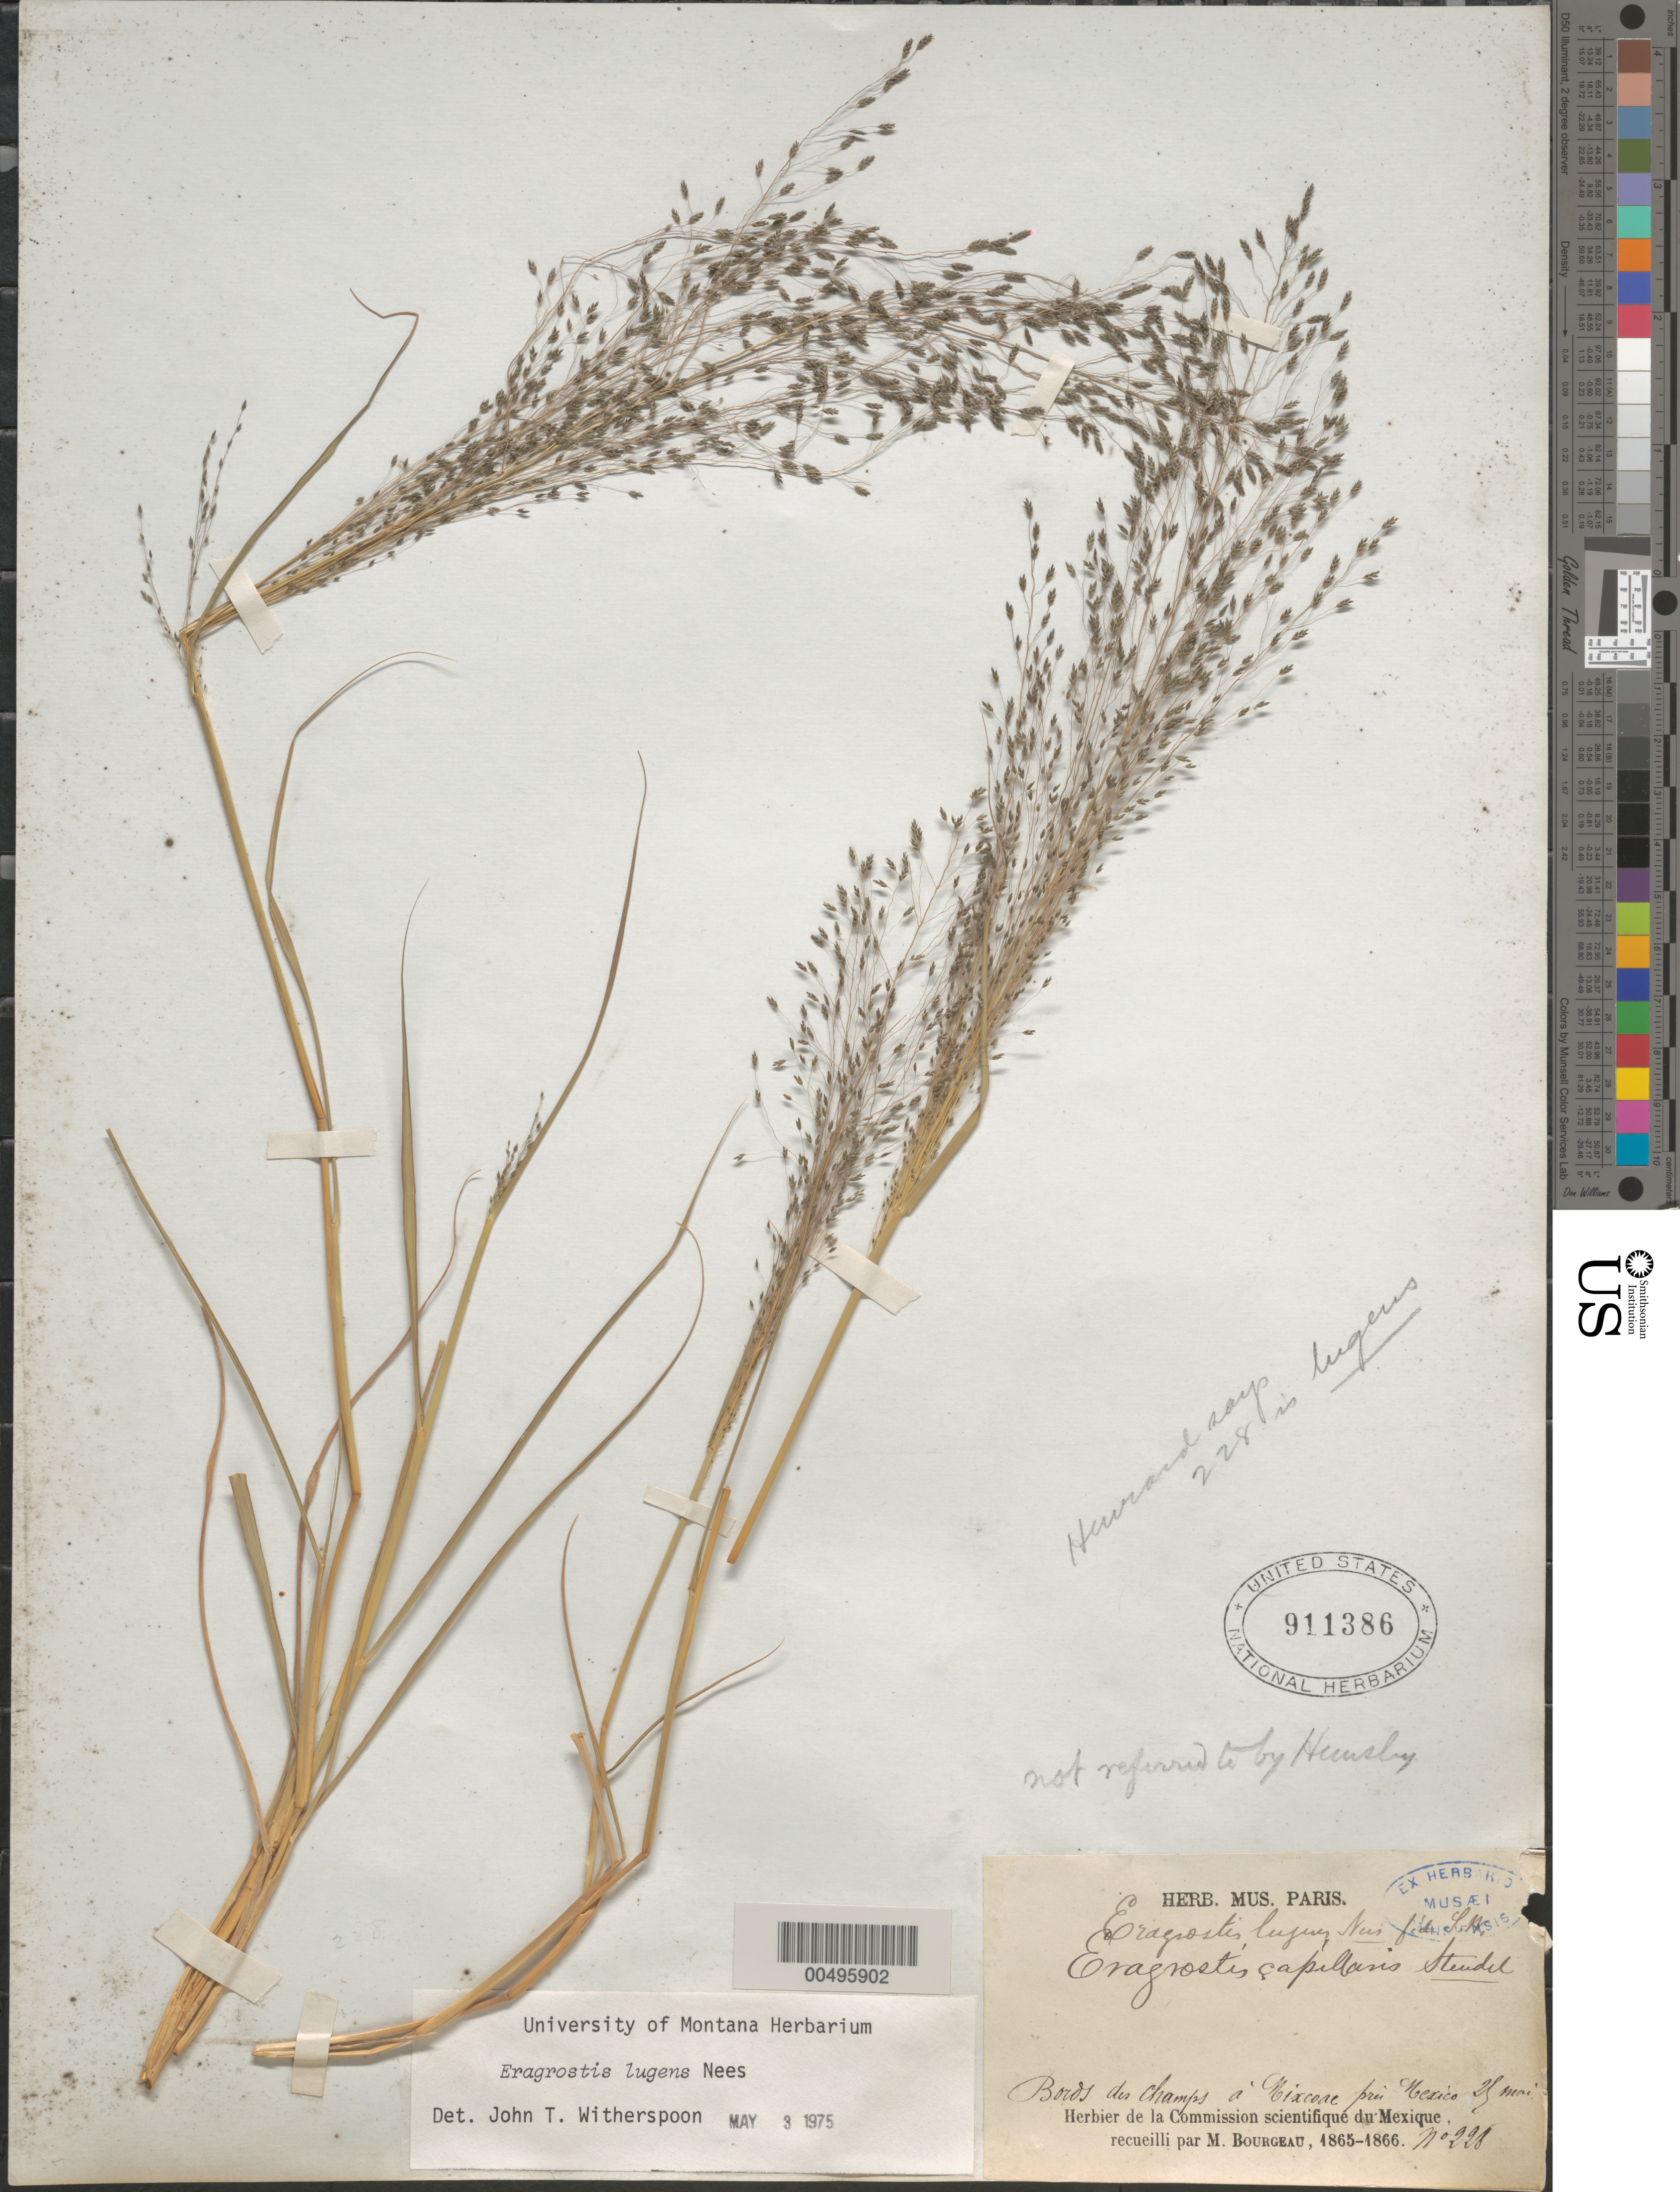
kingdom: Plantae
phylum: Tracheophyta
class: Liliopsida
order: Poales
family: Poaceae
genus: Eragrostis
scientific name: Eragrostis lugens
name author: Nees in Mart.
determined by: Witherspoon, John T.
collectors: E. Bourgeau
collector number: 228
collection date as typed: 29 Mar 1865 or 29 Mar 1866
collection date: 1865-03-29 or 1866-03-29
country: Mexico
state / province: México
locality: Boros des Champs à Mixcoac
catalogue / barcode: US 911386